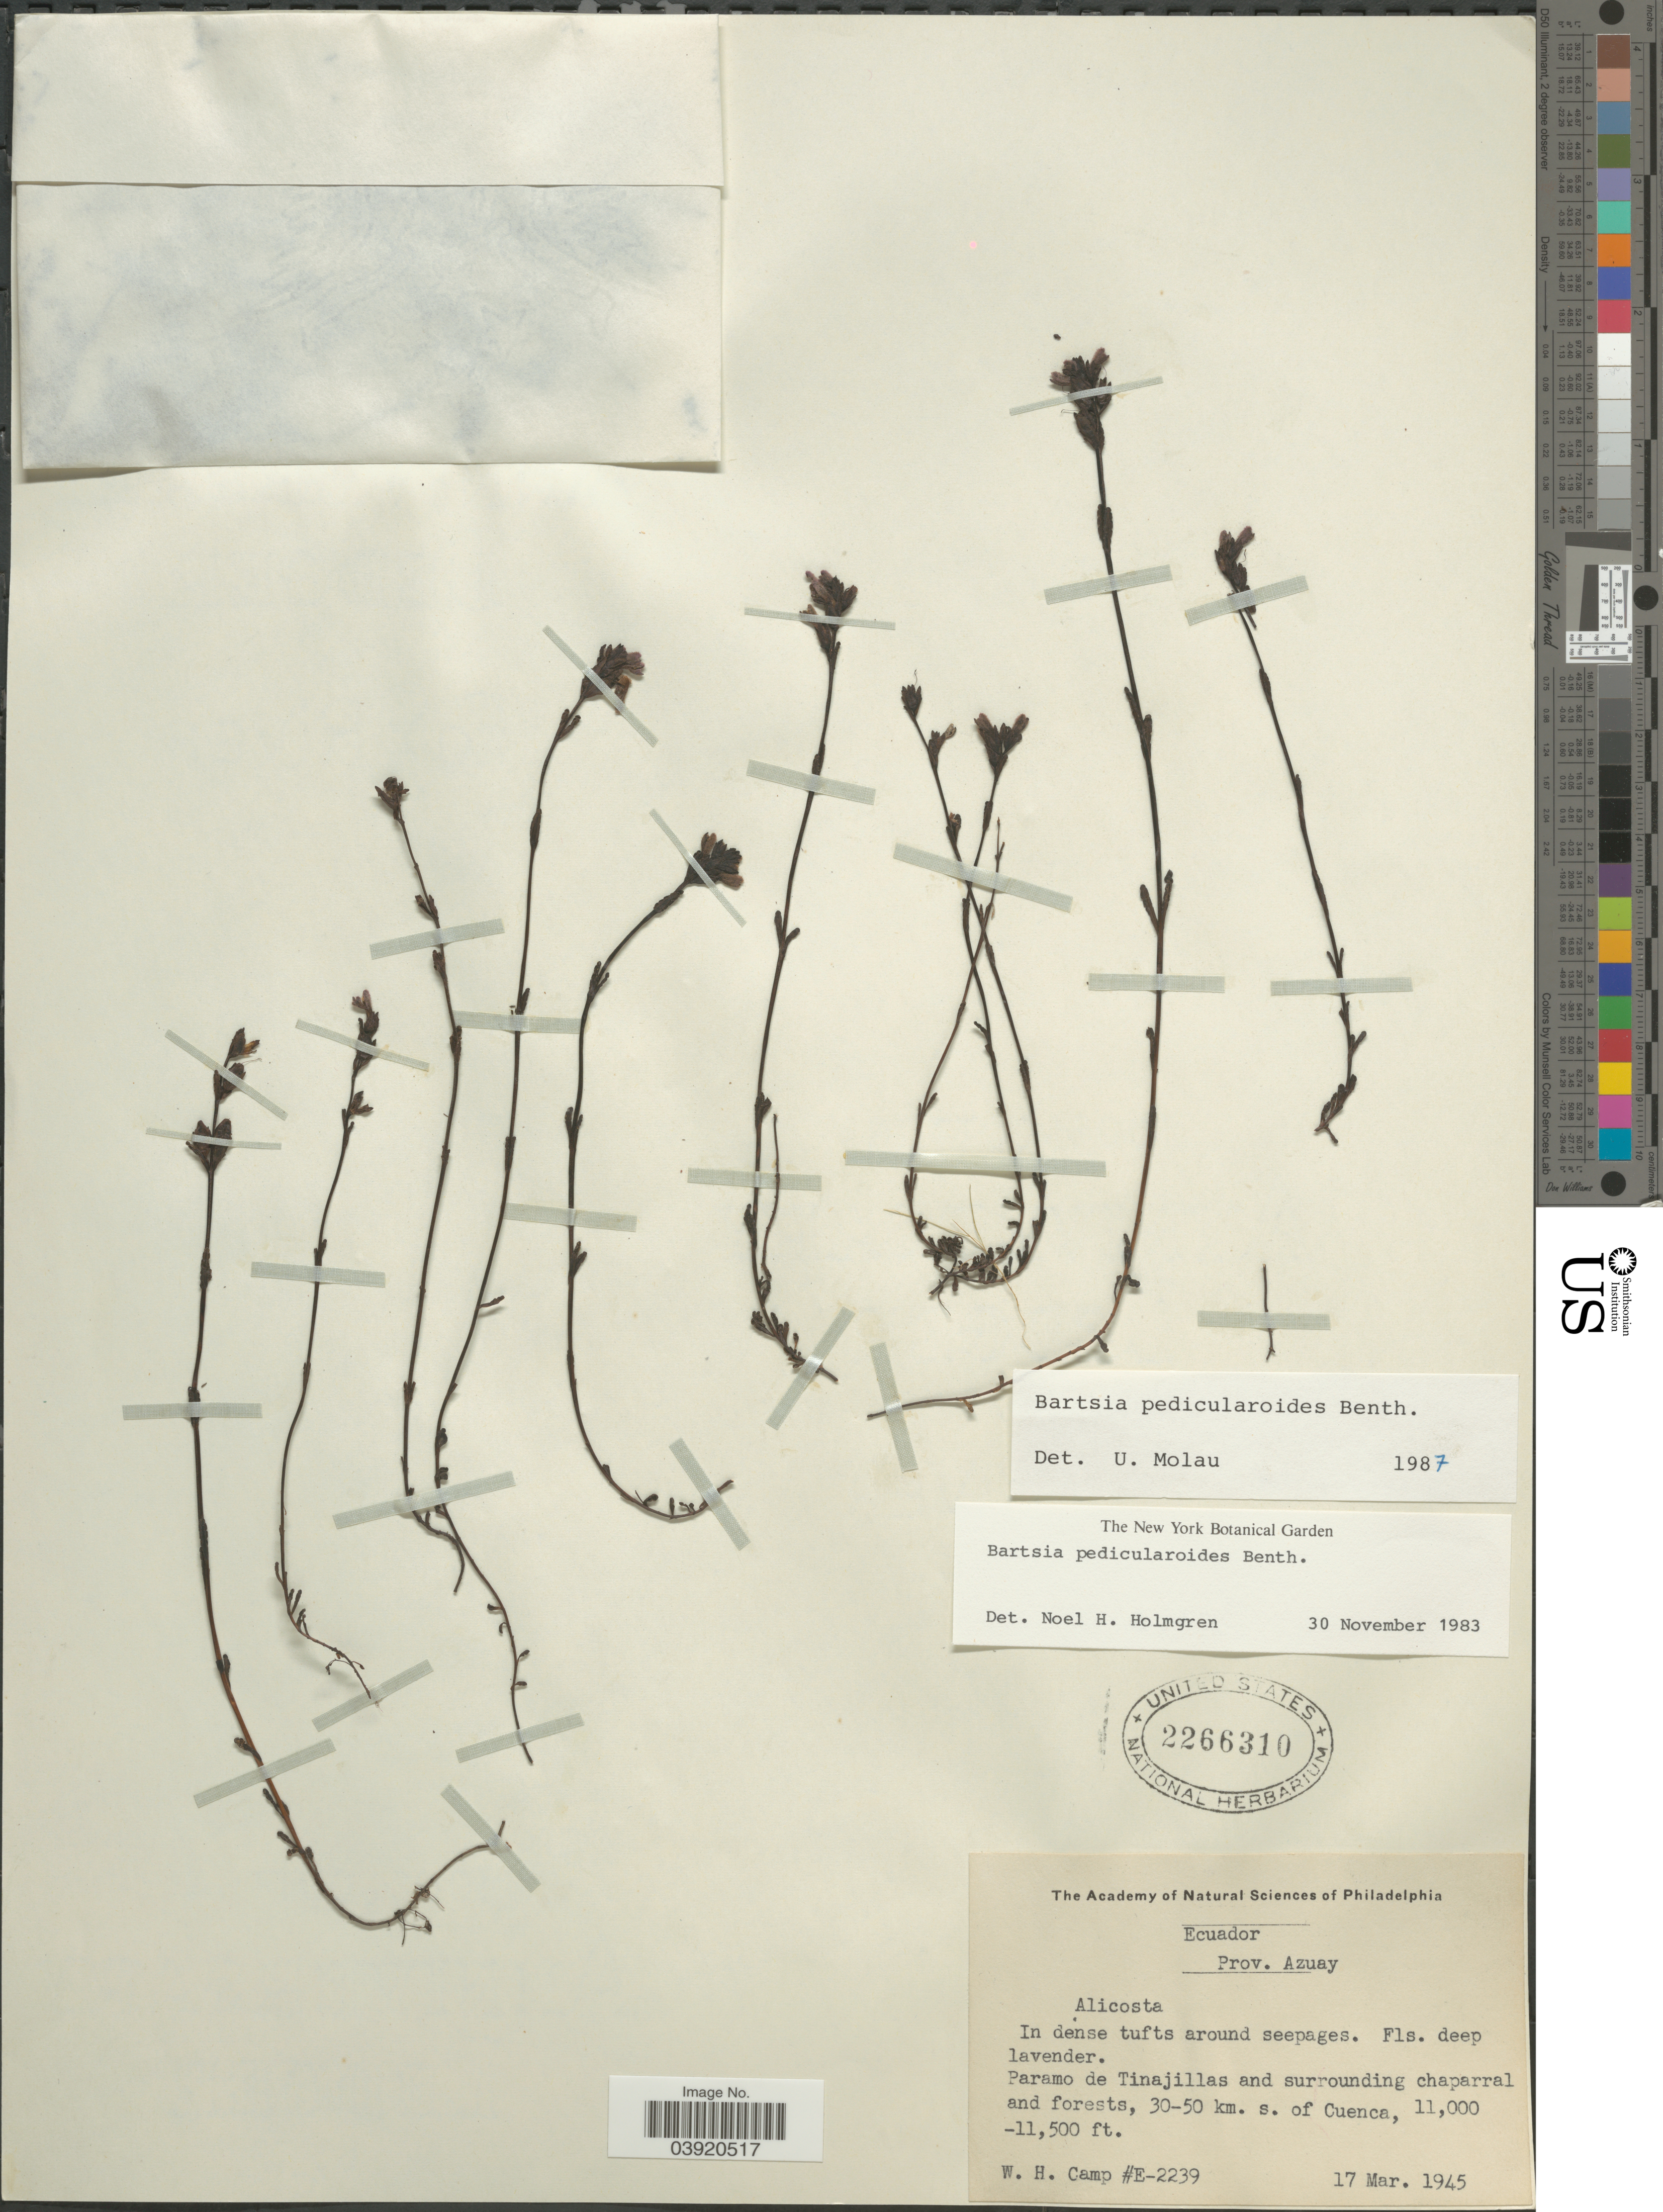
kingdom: Plantae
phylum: Tracheophyta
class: Magnoliopsida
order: Lamiales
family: Orobanchaceae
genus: Bartsia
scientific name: Bartsia pedicularoides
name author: Benth.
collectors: W. H. Camp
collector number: E-2239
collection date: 1945-03-17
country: Ecuador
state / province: Azuay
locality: Paramo de Tinajillas and surrounding chaparral and forests, 30-50 km. s. of Cuenca.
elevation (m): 3353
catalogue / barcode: US 2266310